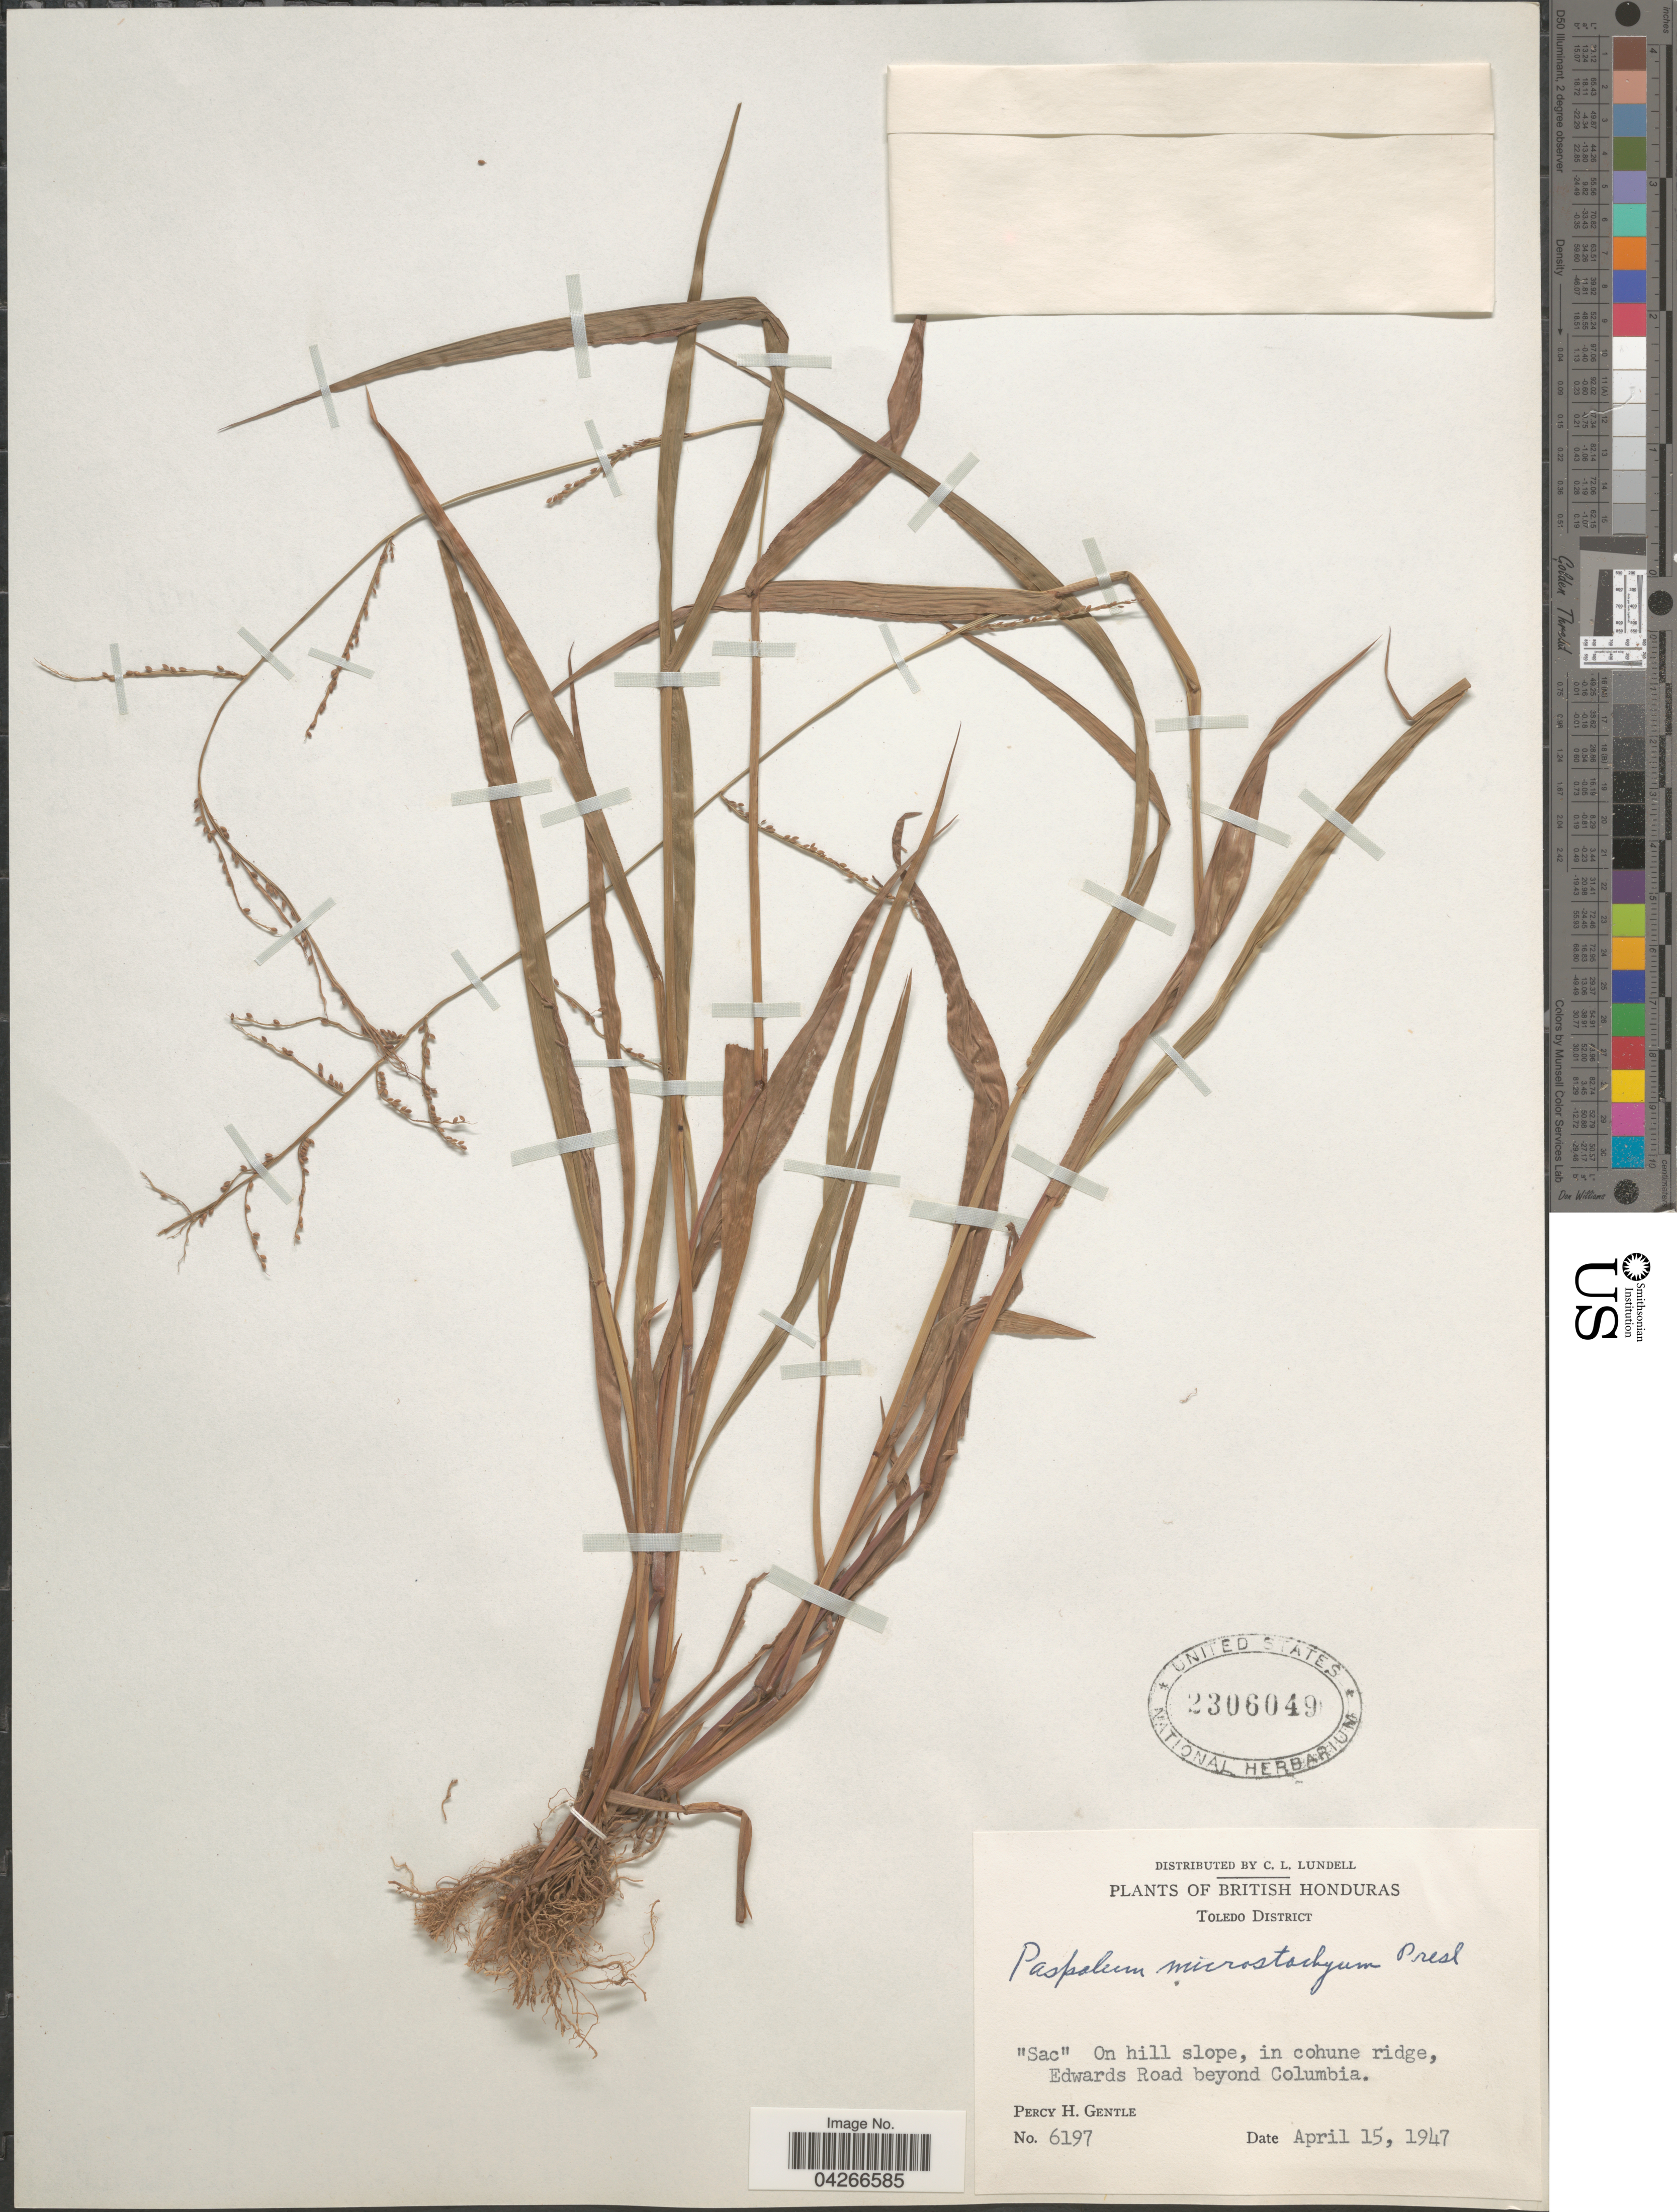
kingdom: Plantae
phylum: Tracheophyta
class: Liliopsida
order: Poales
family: Poaceae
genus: Paspalum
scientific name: Paspalum microstachyum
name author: J. Presl in C. Presl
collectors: P. H. Gentle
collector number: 6197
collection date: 1947-04-15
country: Belize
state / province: Toledo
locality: British Honduras. Toledo District. "Sac" On hill slope, in cohune ridge, Edwards Road beyond Columbia.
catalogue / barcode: US 2306049